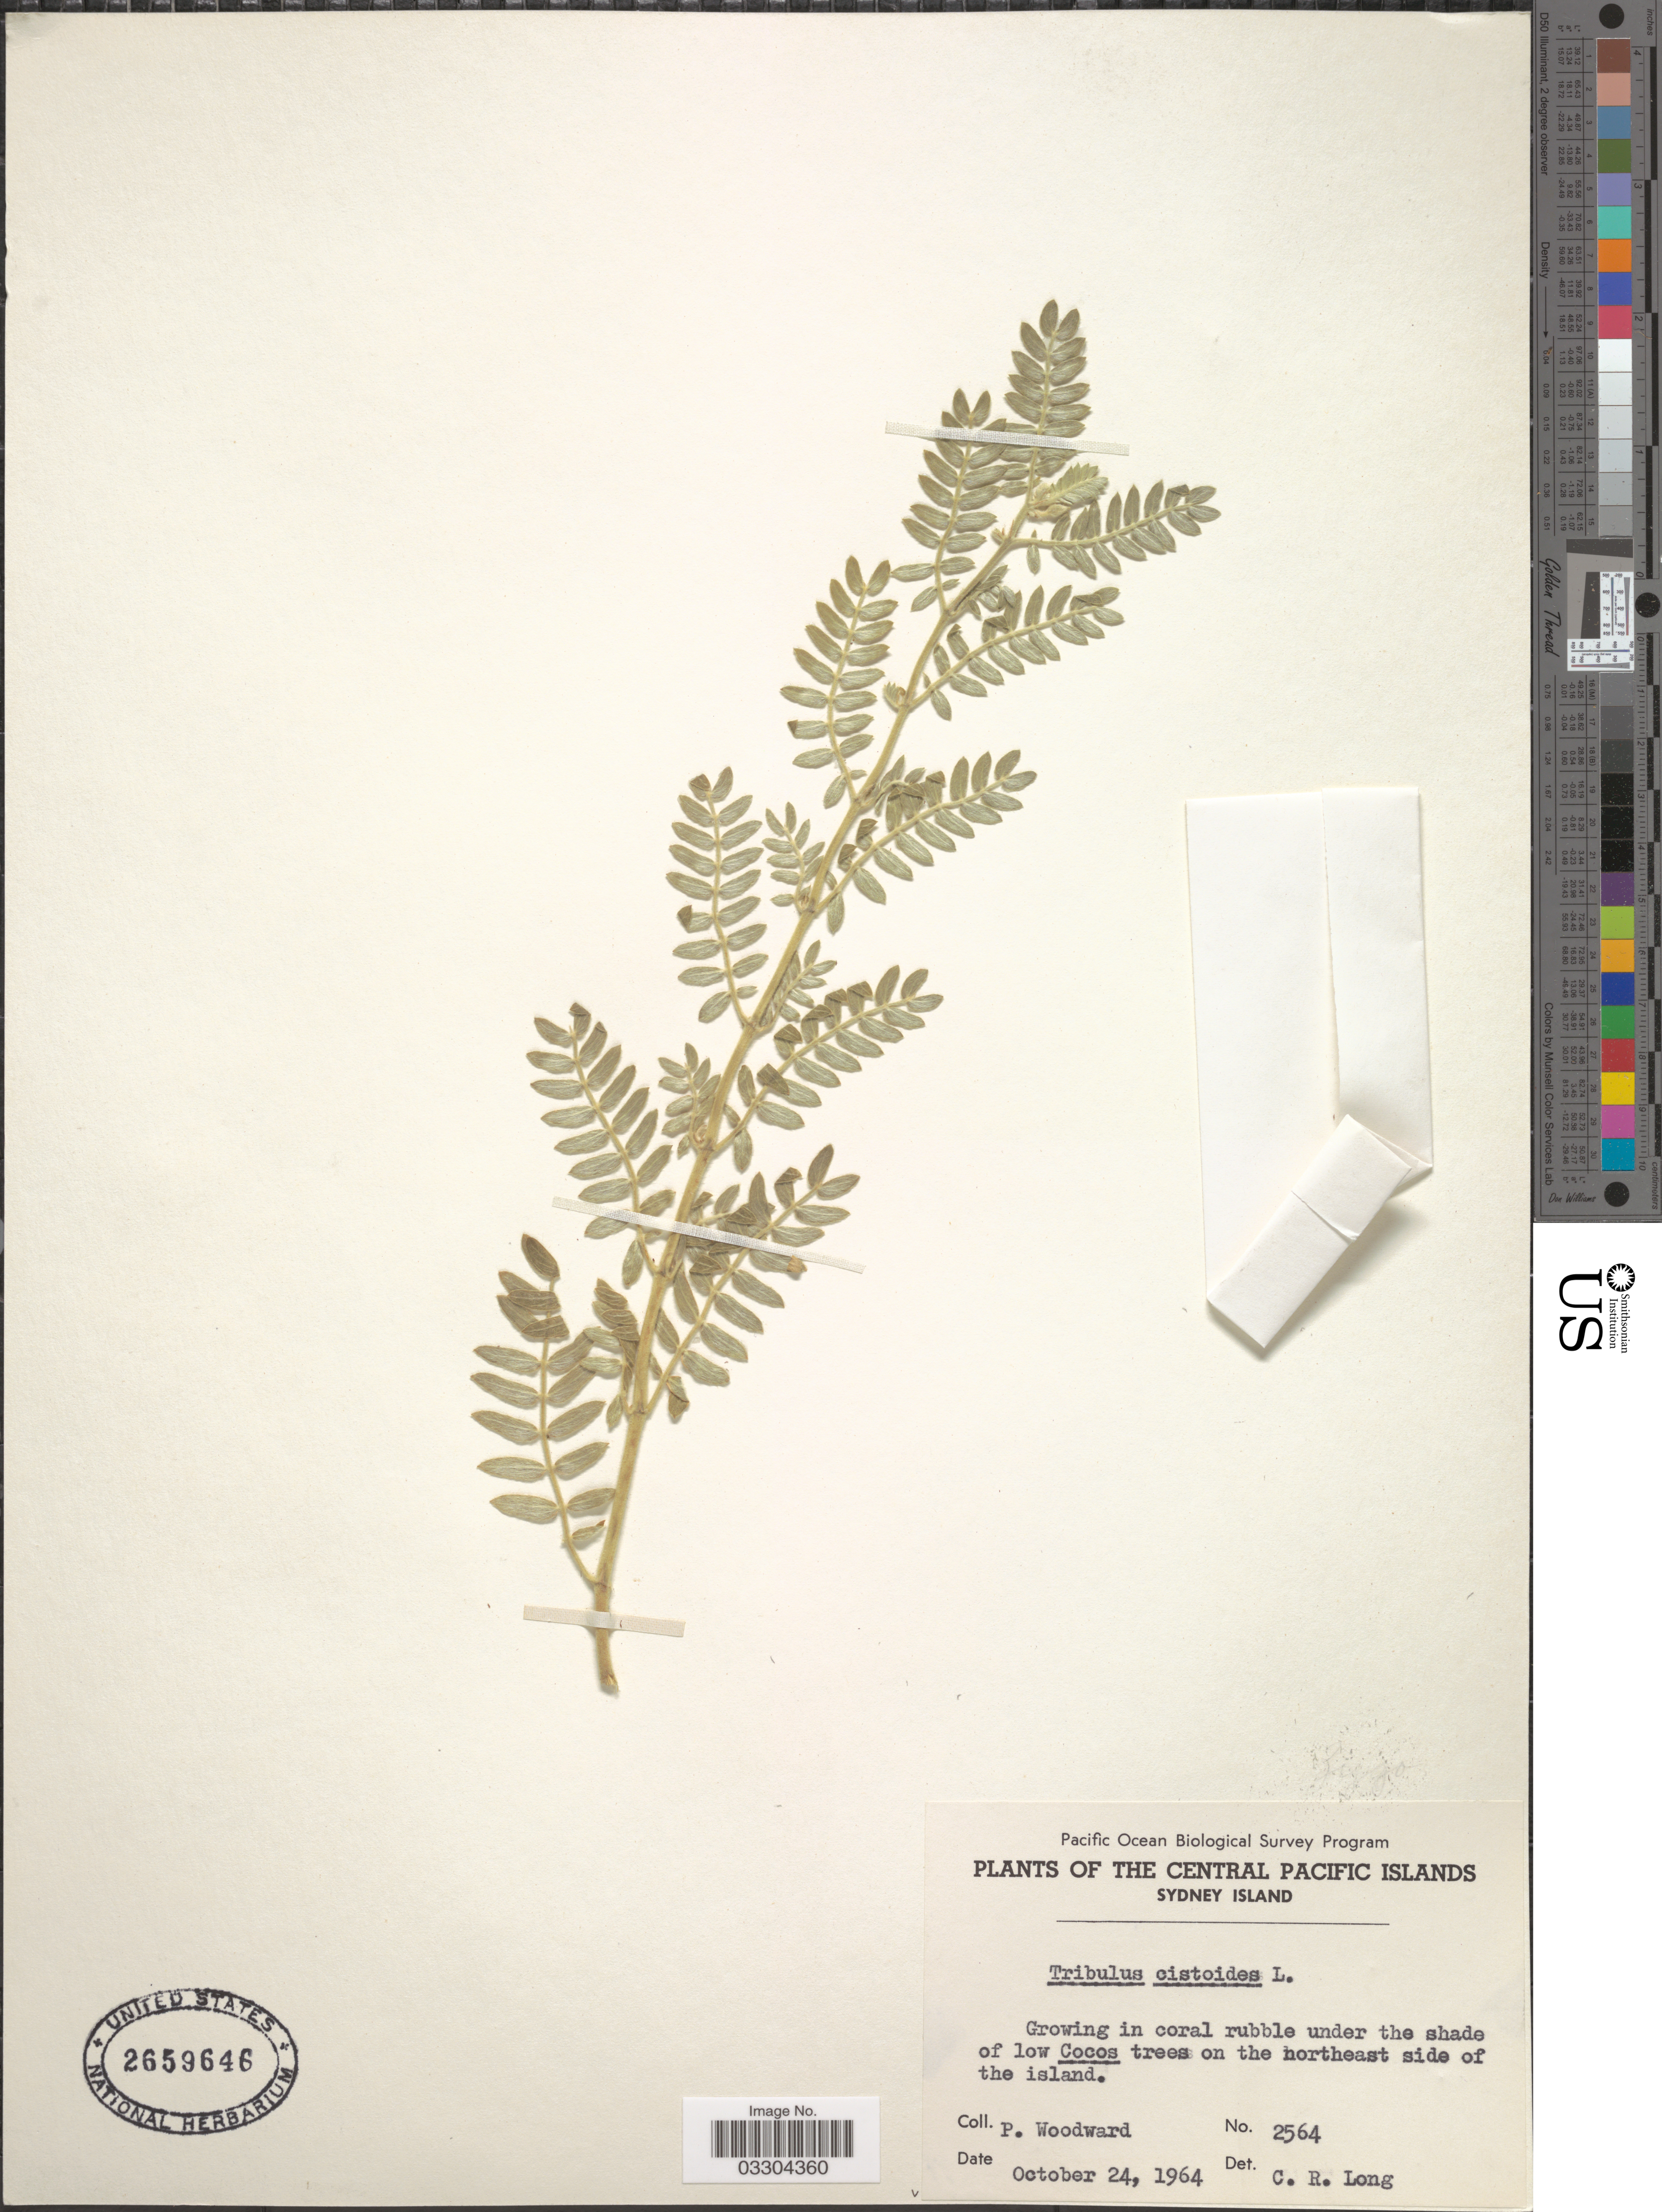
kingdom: Plantae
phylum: Tracheophyta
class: Magnoliopsida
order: Zygophyllales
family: Zygophyllaceae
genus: Tribulus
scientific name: Tribulus cistoides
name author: L.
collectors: P. Woodward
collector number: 2564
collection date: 1964-10-24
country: Kiribati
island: Manra [Sydney] Island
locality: The Central Pacific Islands. Sydney Island. Northeast side of the island.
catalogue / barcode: US 2659646